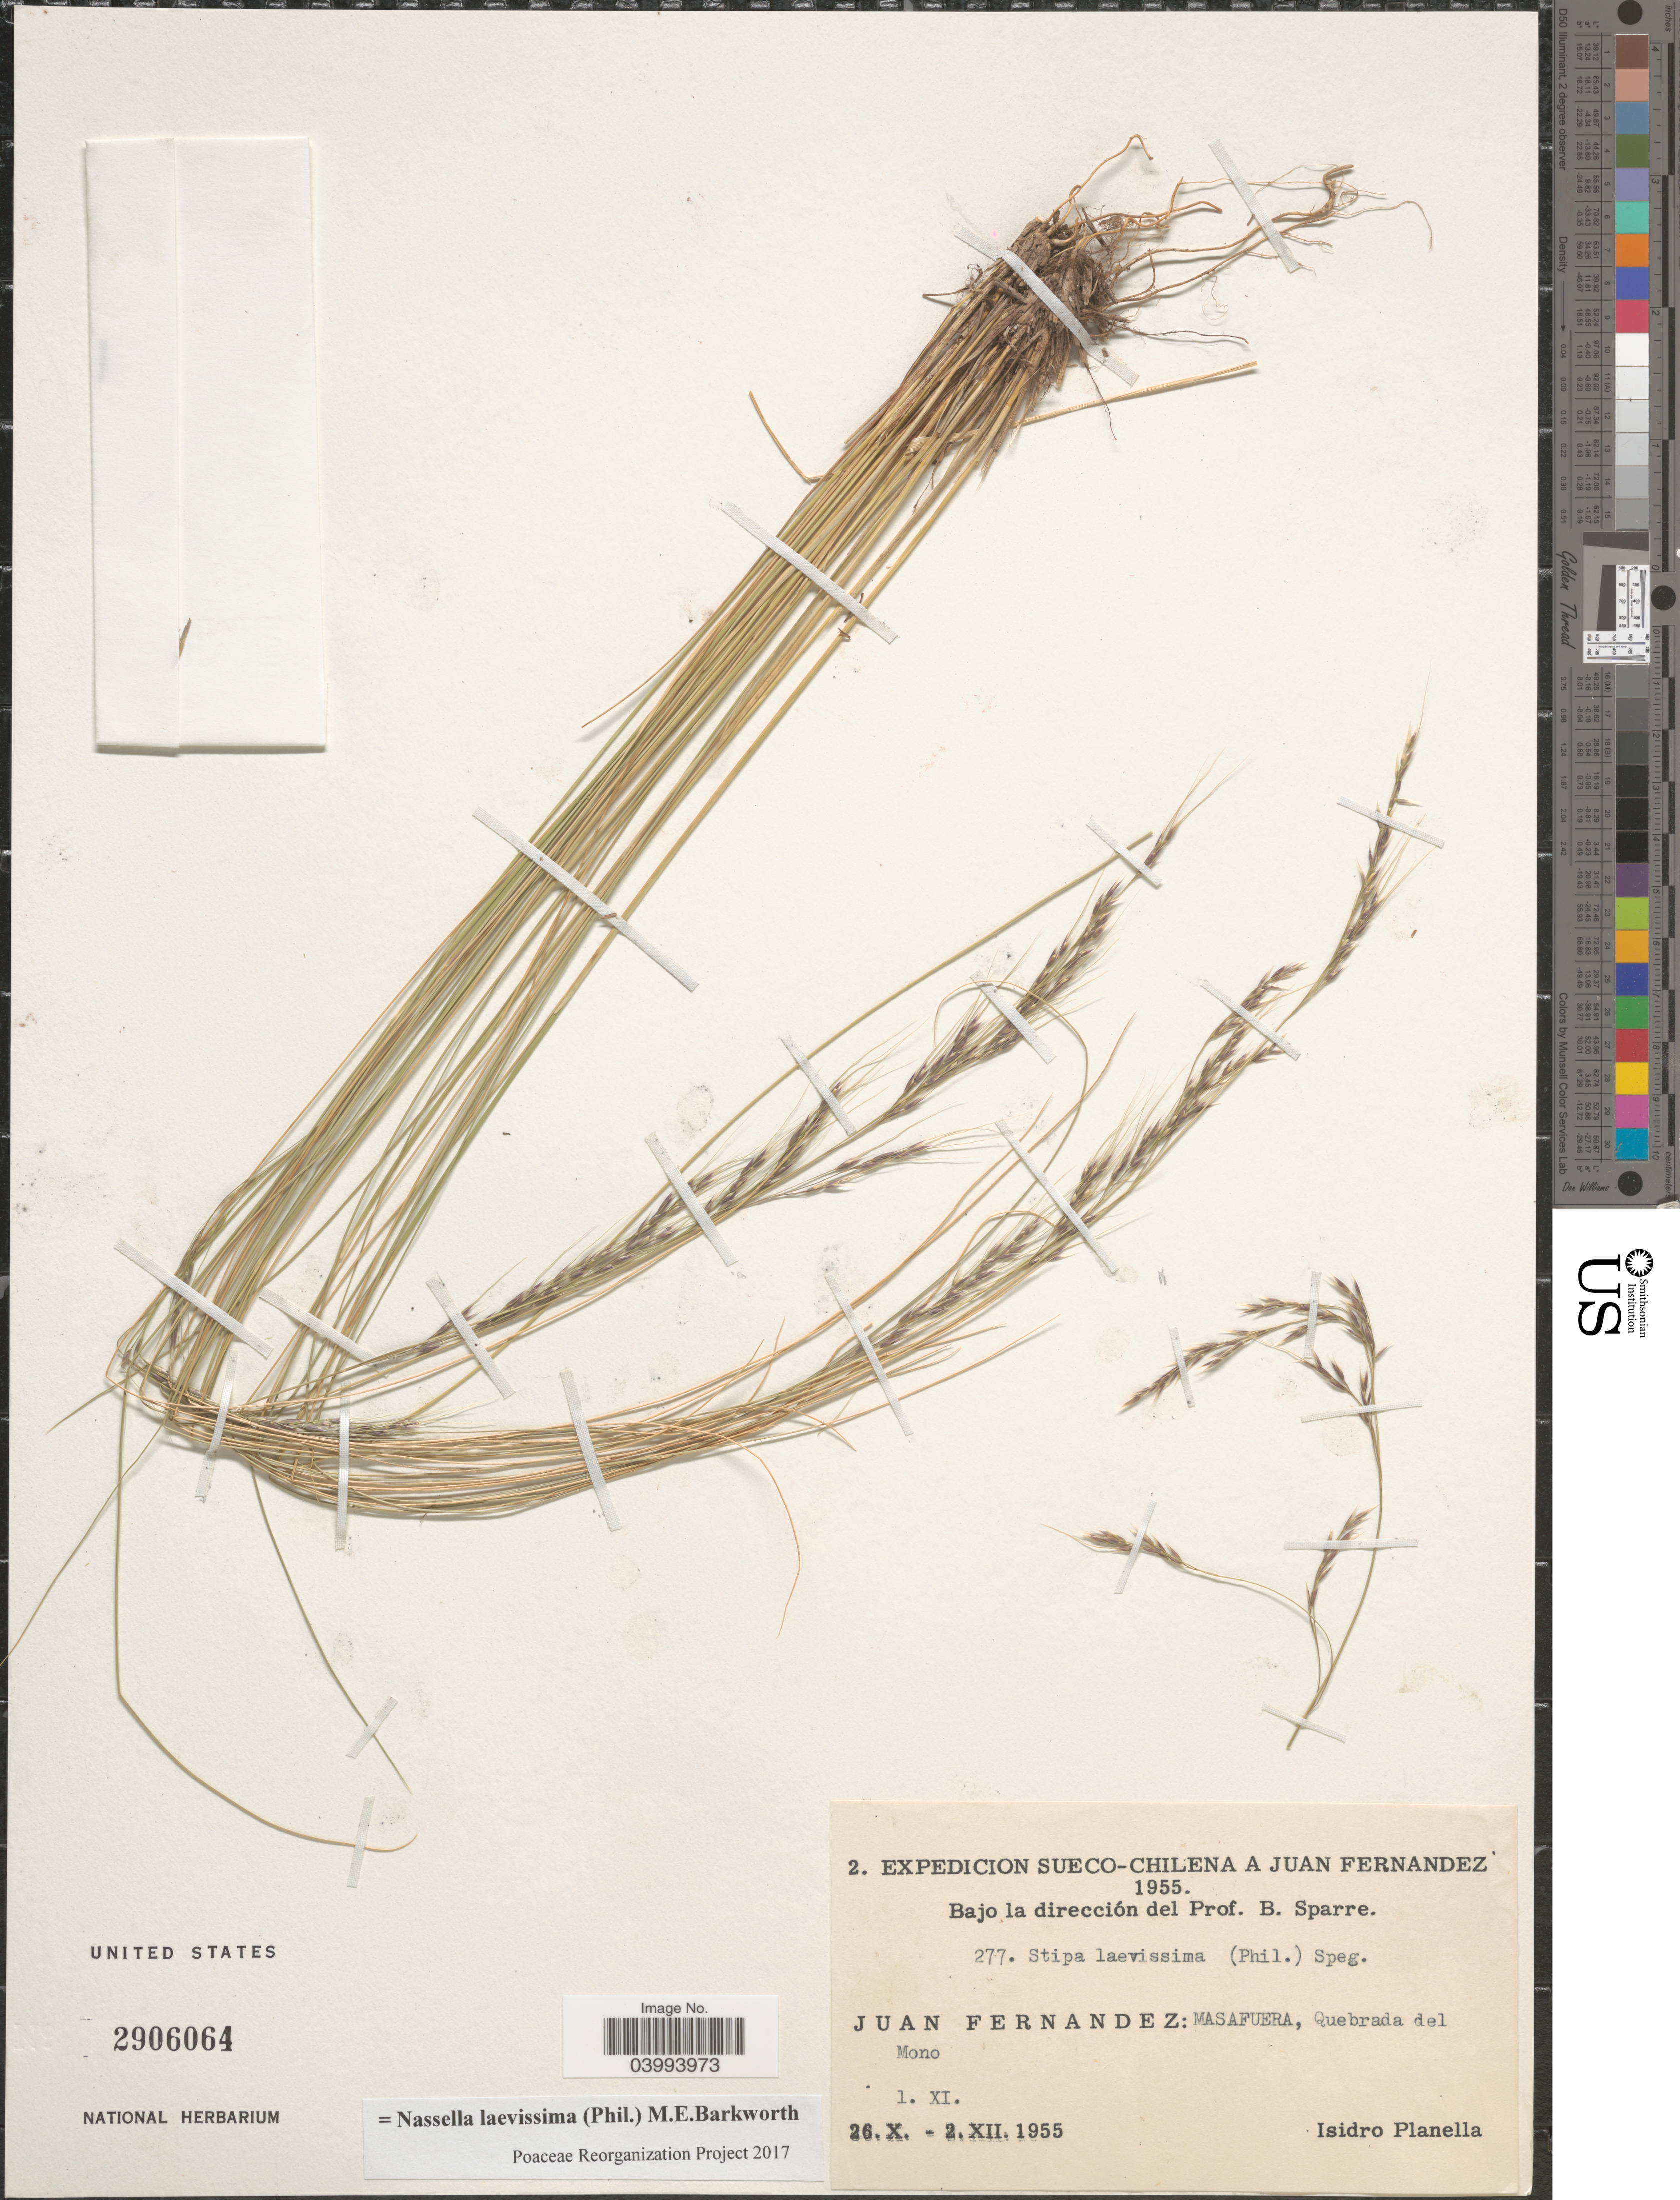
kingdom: Plantae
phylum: Tracheophyta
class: Liliopsida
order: Poales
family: Poaceae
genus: Nassella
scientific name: Nassella laevissima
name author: (Phil.) Barkworth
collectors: I. Planella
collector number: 277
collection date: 1955-11-01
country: Chile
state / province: Valparaíso (V)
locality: Sueco-Chilena a Juan Fernandez. Juan Fernandez: Masafuera, Quebrada del Mono.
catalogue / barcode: US 2906064